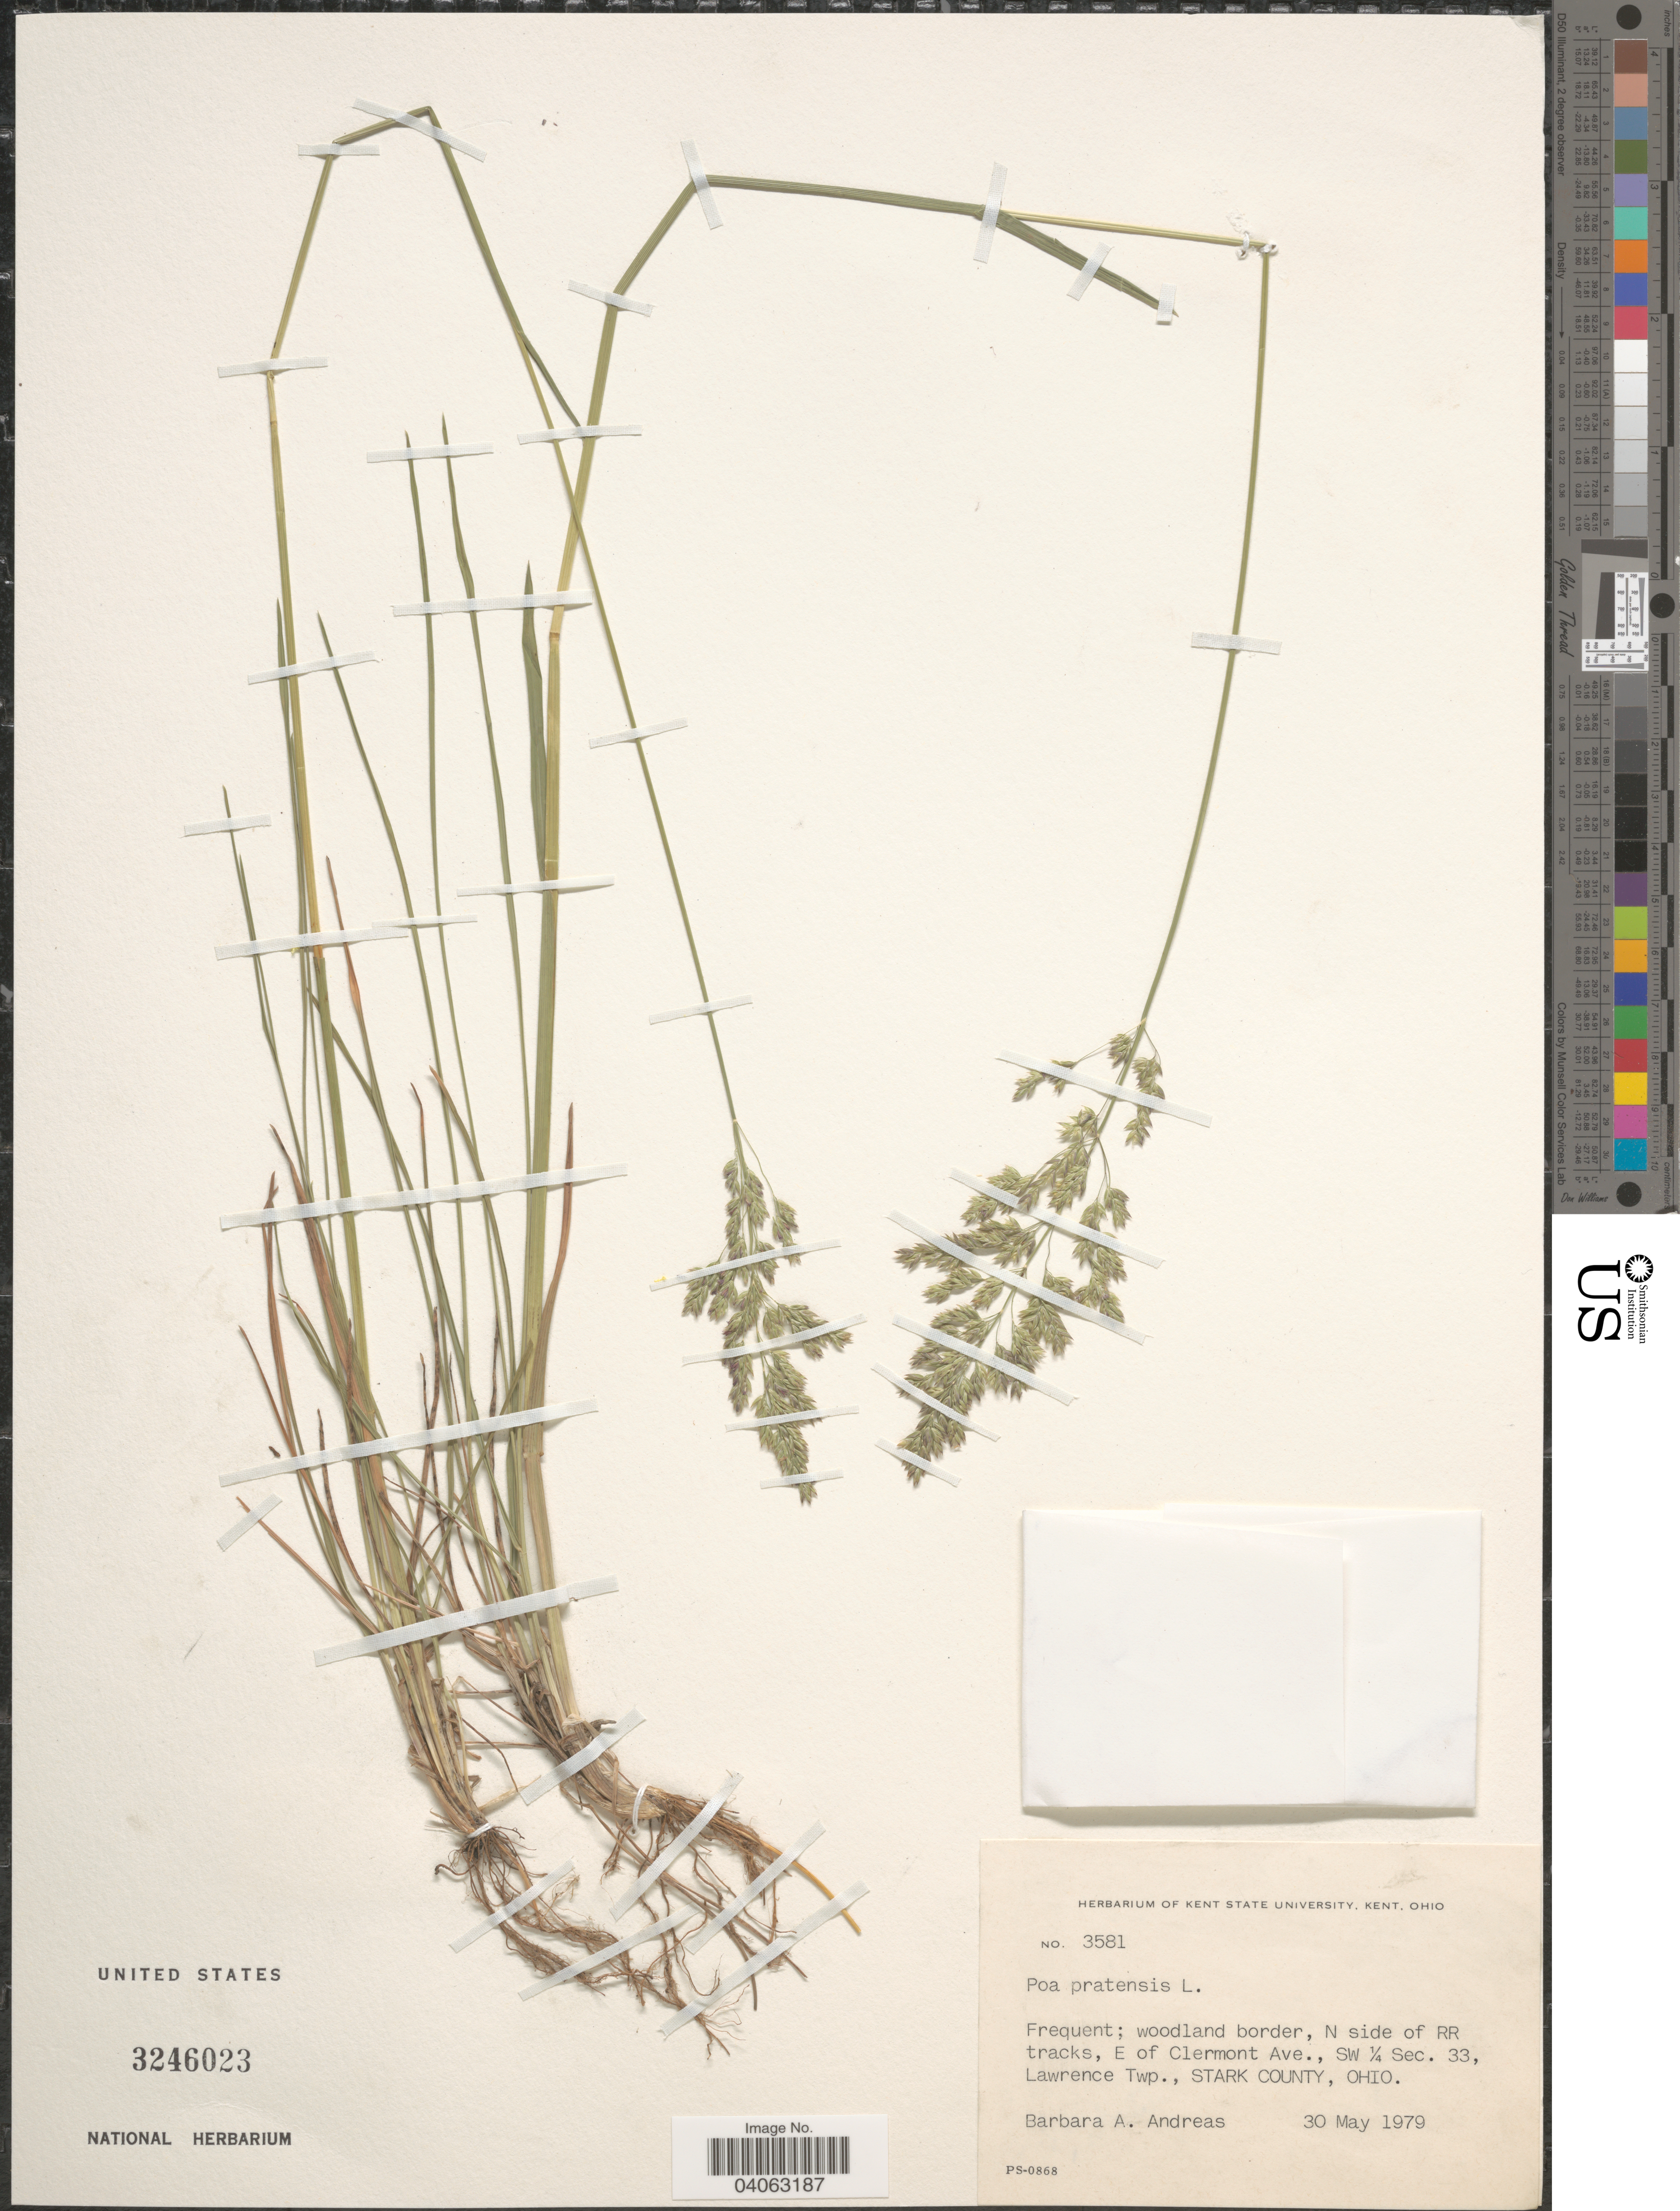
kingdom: Plantae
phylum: Tracheophyta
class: Liliopsida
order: Poales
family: Poaceae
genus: Poa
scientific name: Poa pratensis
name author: L.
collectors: B. A. Andreas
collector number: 3581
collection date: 1979-05-30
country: United States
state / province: Ohio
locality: Woodland border, N side of RR tracks, E of Clermont Ave., SW ¼ Sec. 33, Lawrence Twp., Stark County.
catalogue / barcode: US 3246023